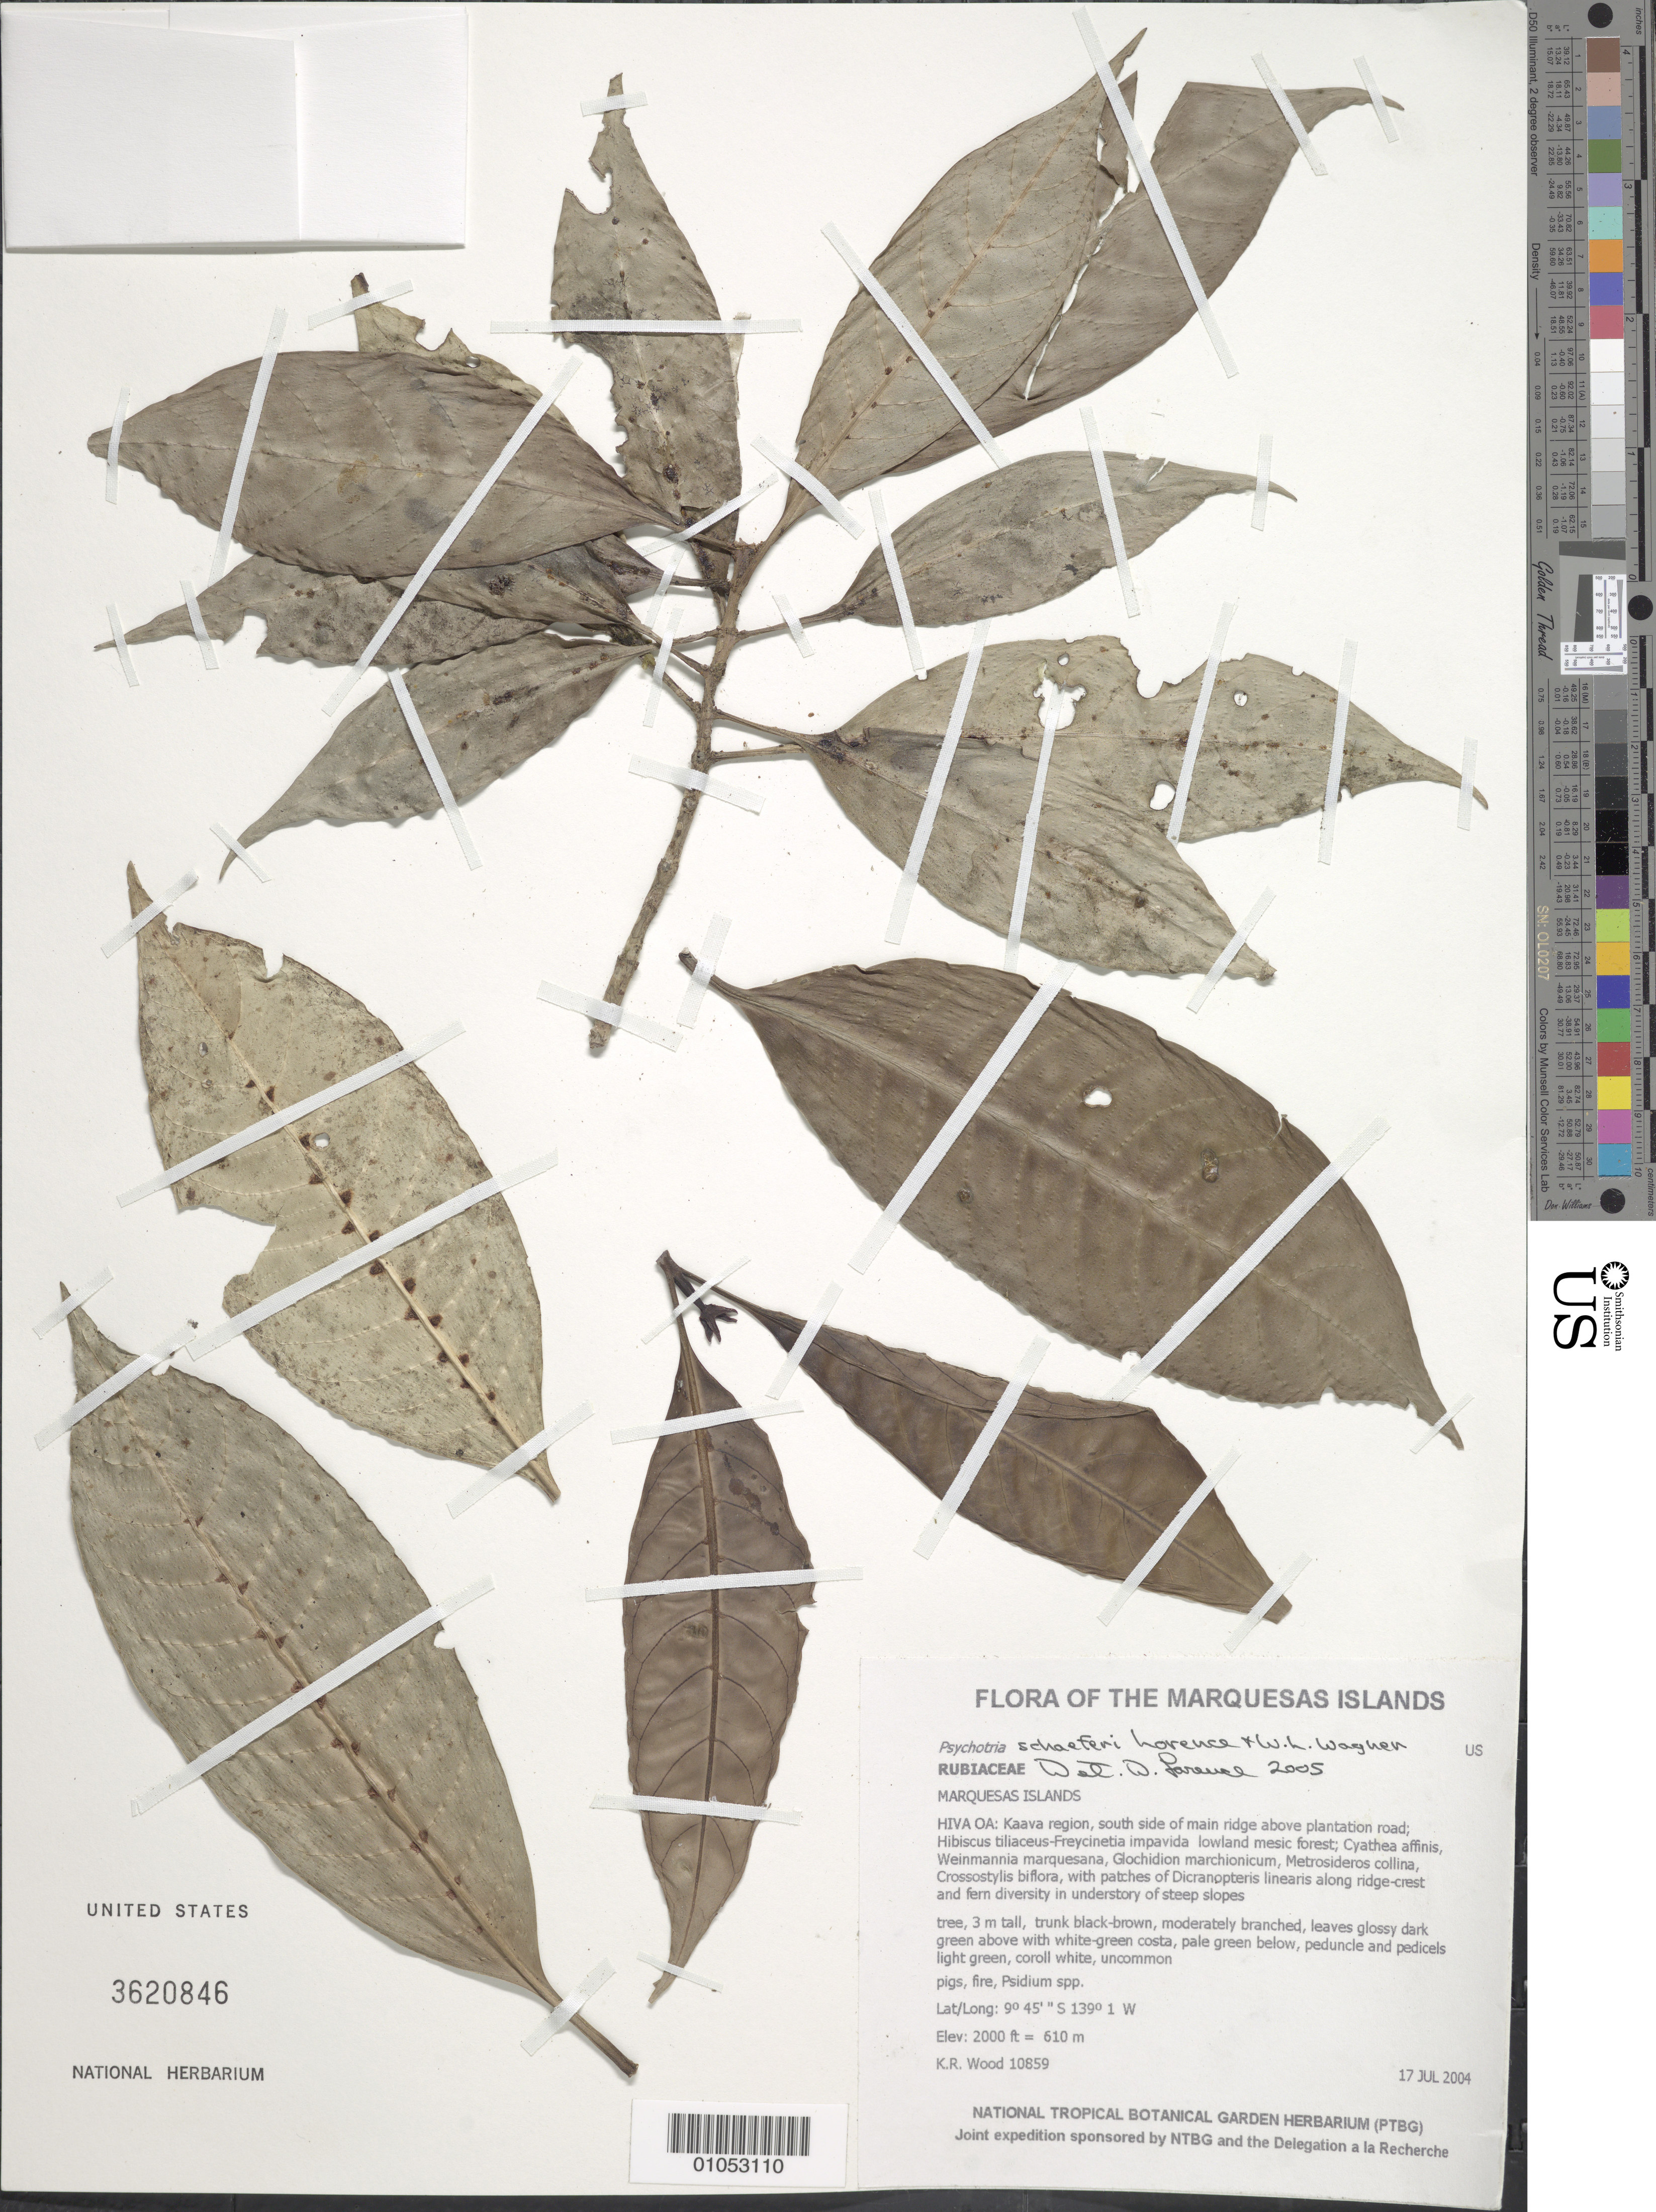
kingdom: Plantae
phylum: Tracheophyta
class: Magnoliopsida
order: Gentianales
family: Rubiaceae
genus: Psychotria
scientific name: Psychotria schaeferi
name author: Lorence & W.L. Wagner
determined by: Lorence, David H., (PTBG), National Tropical Botanical Garden (UNITED STATES)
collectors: K. R. Wood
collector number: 10859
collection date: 2004-07-17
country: French Polynesia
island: Hiva Oa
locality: Kaava region, south side of main ridge above plantation road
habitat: Hibiscus tiliaceus - Freycinetia impavida lowland mesic forest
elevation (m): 610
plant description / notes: Pigs, fire, Psidium spp.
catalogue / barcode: US 3620846